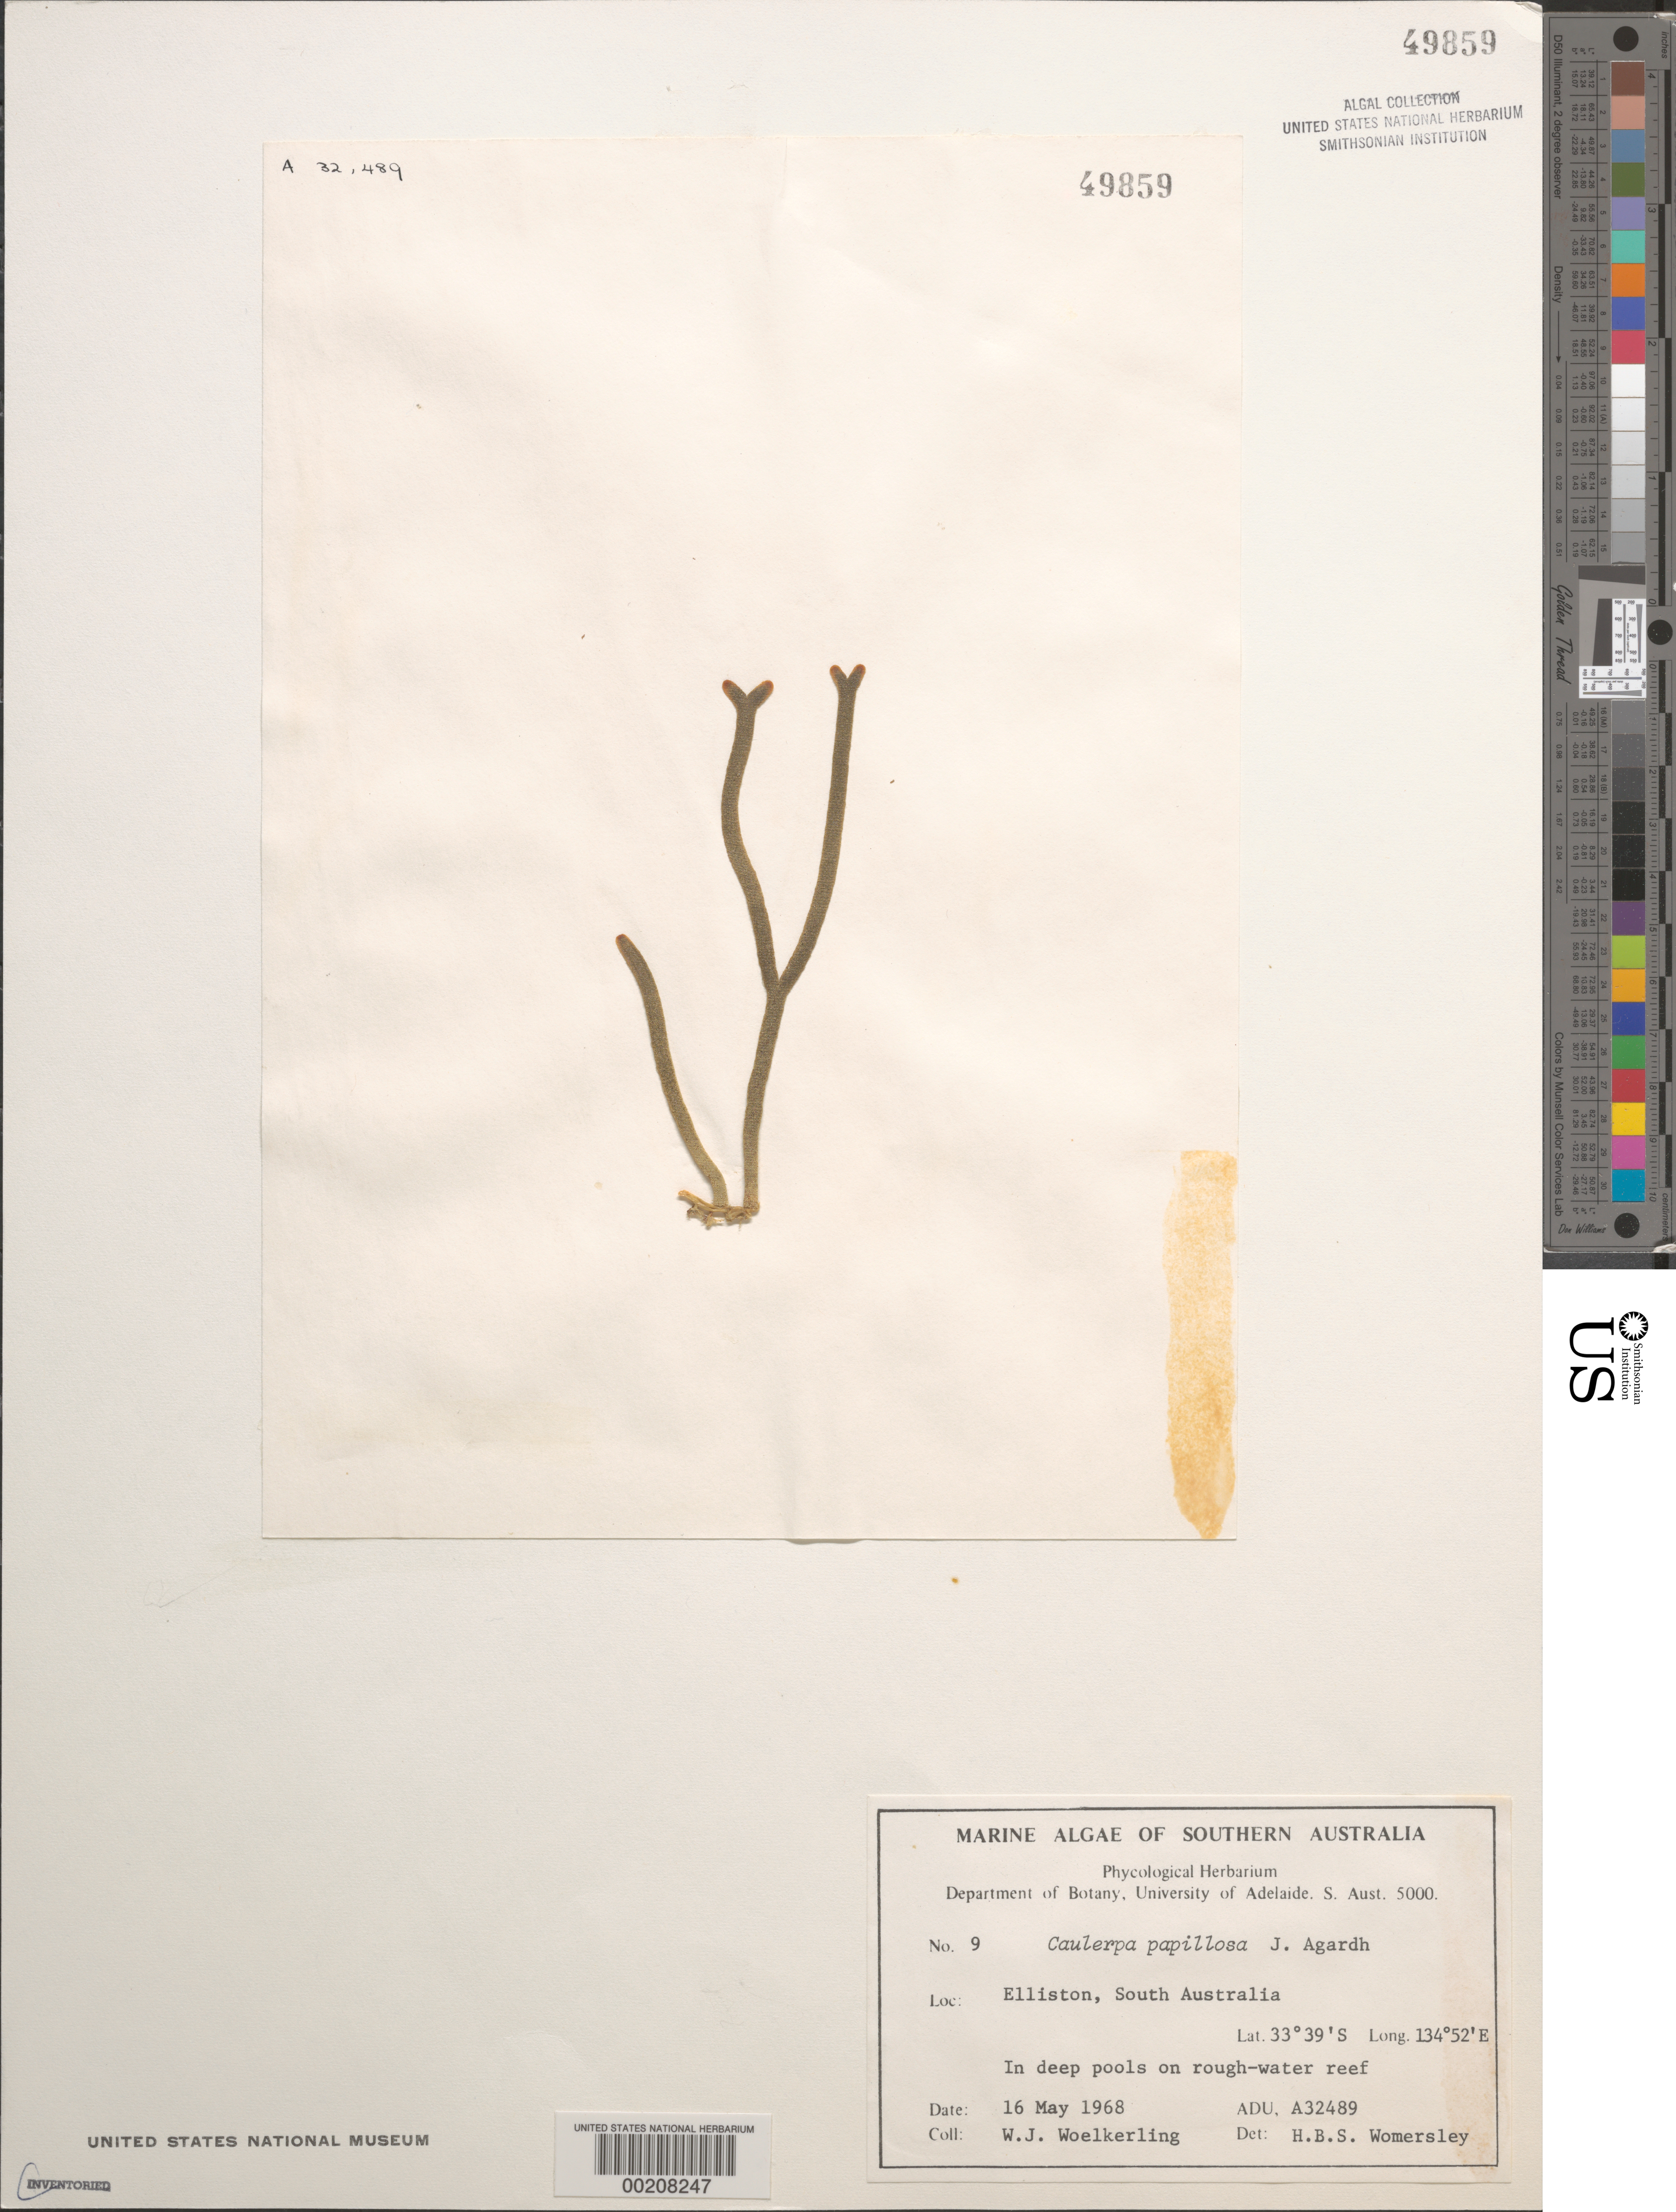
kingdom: Plantae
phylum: Chlorophyta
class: Ulvophyceae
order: Bryopsidales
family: Caulerpaceae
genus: Caulerpa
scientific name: Caulerpa papillosa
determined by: Womersley, H. B. S.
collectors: W. Woelkerling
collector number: ADU A32489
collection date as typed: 16 May 1968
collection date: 1968-05-16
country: Australia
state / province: South Australia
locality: Elliston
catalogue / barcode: US 49859